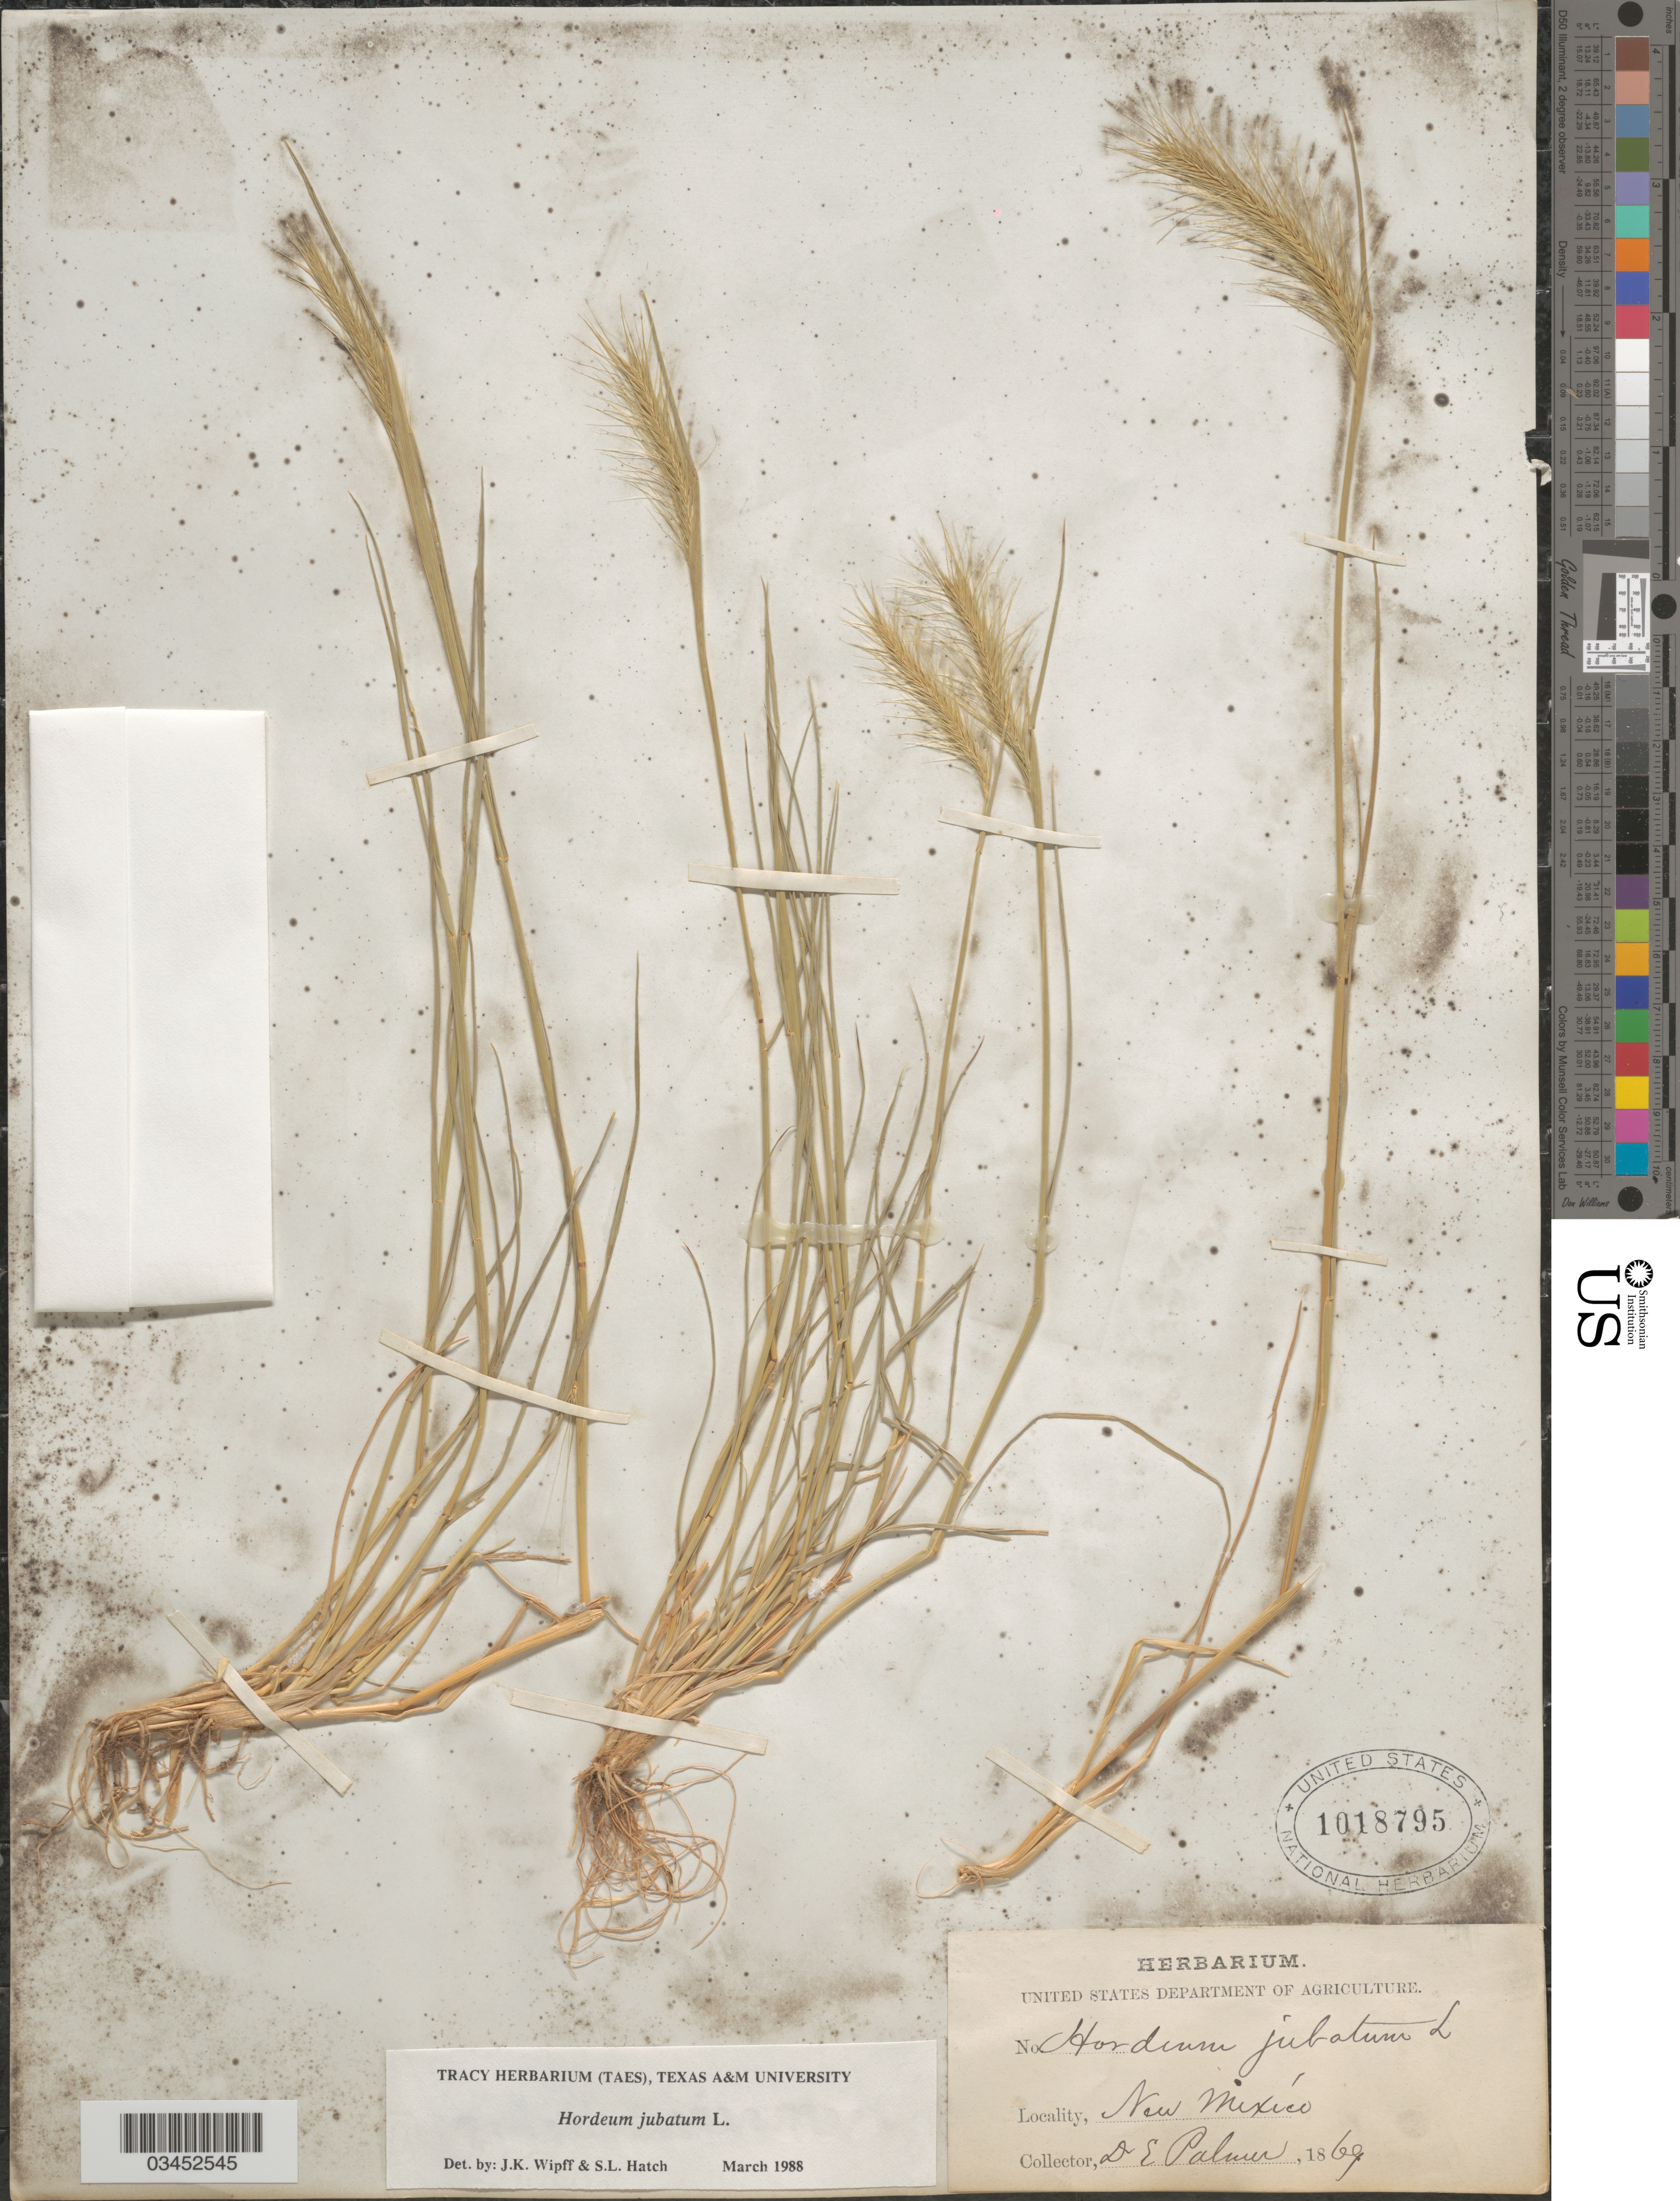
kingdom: Plantae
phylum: Tracheophyta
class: Liliopsida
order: Poales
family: Poaceae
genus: Hordeum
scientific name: Hordeum jubatum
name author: L.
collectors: E. Palmer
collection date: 1869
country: United States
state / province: New Mexico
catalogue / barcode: US 1018795